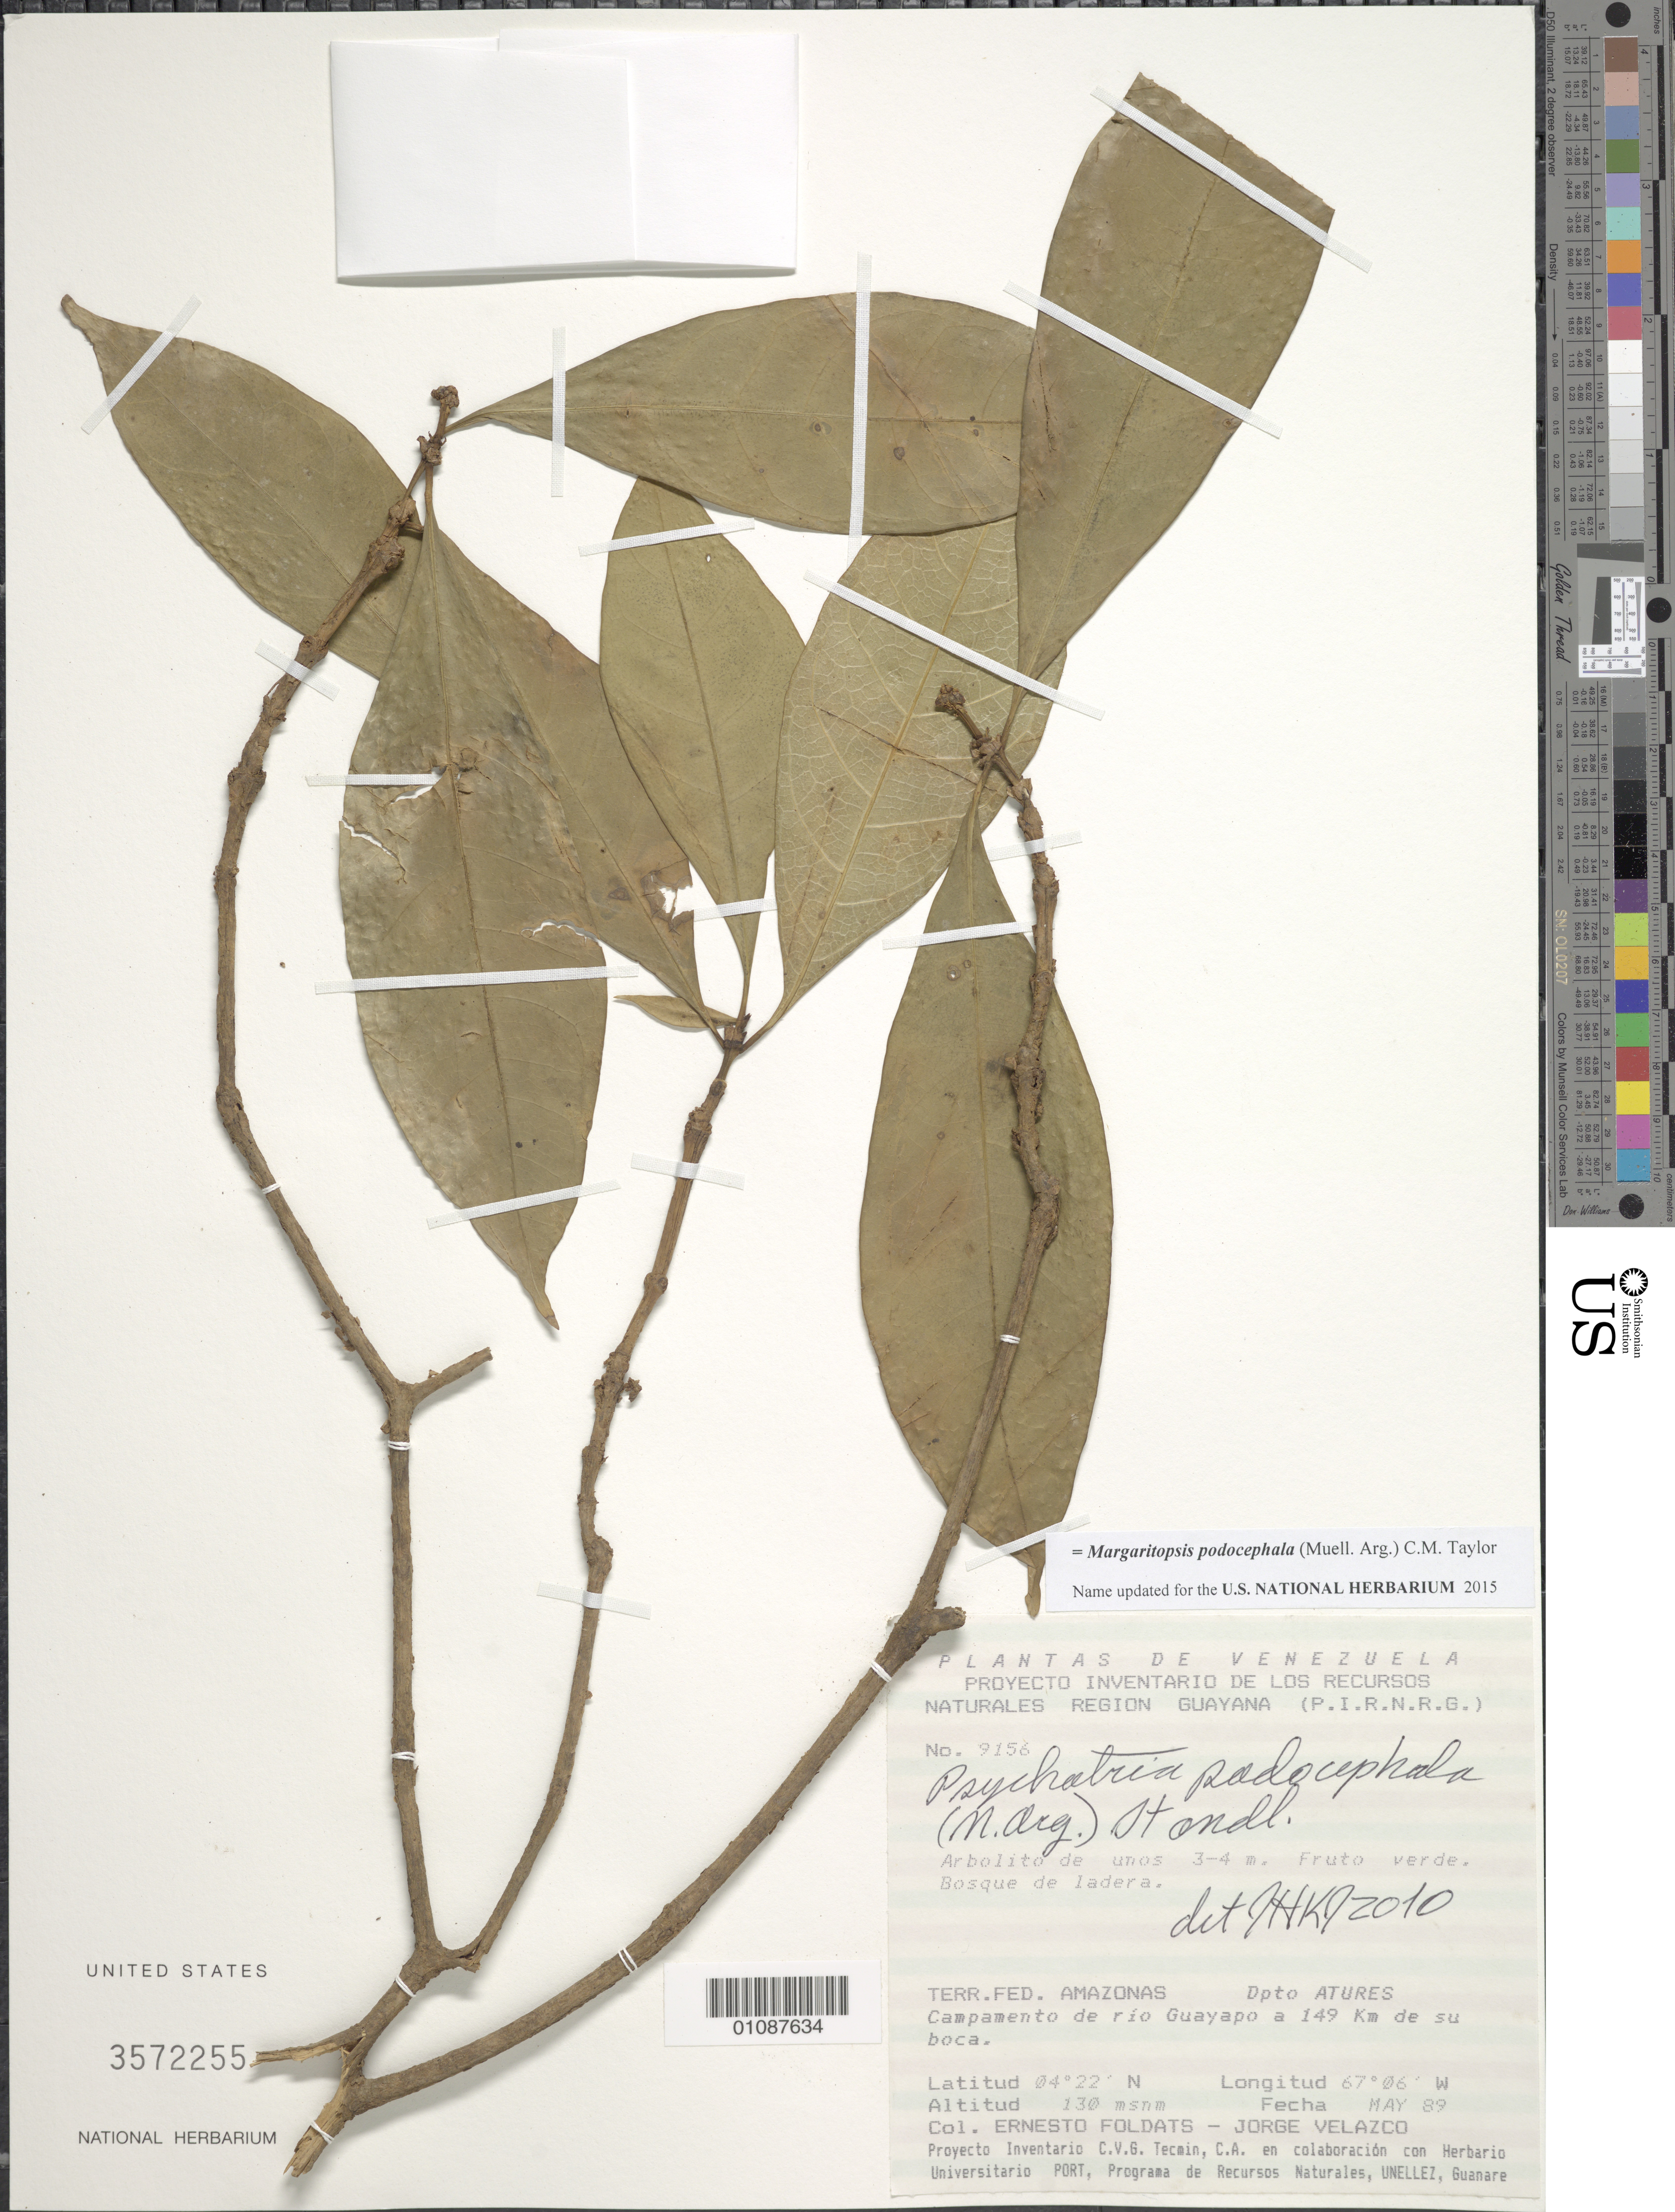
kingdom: Plantae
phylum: Tracheophyta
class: Magnoliopsida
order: Gentianales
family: Rubiaceae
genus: Psychotria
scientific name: Psychotria podocephala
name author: (Müll. Arg.) Standl.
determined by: Kirkbride, J. H.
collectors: E. Foldats & J. Velazco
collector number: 9156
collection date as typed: May-89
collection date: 1989-05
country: Venezuela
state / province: Amazonas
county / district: Atures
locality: Río Guayapo, 149 km de la boca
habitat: Bosque de ladera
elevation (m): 130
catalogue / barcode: US 3572255